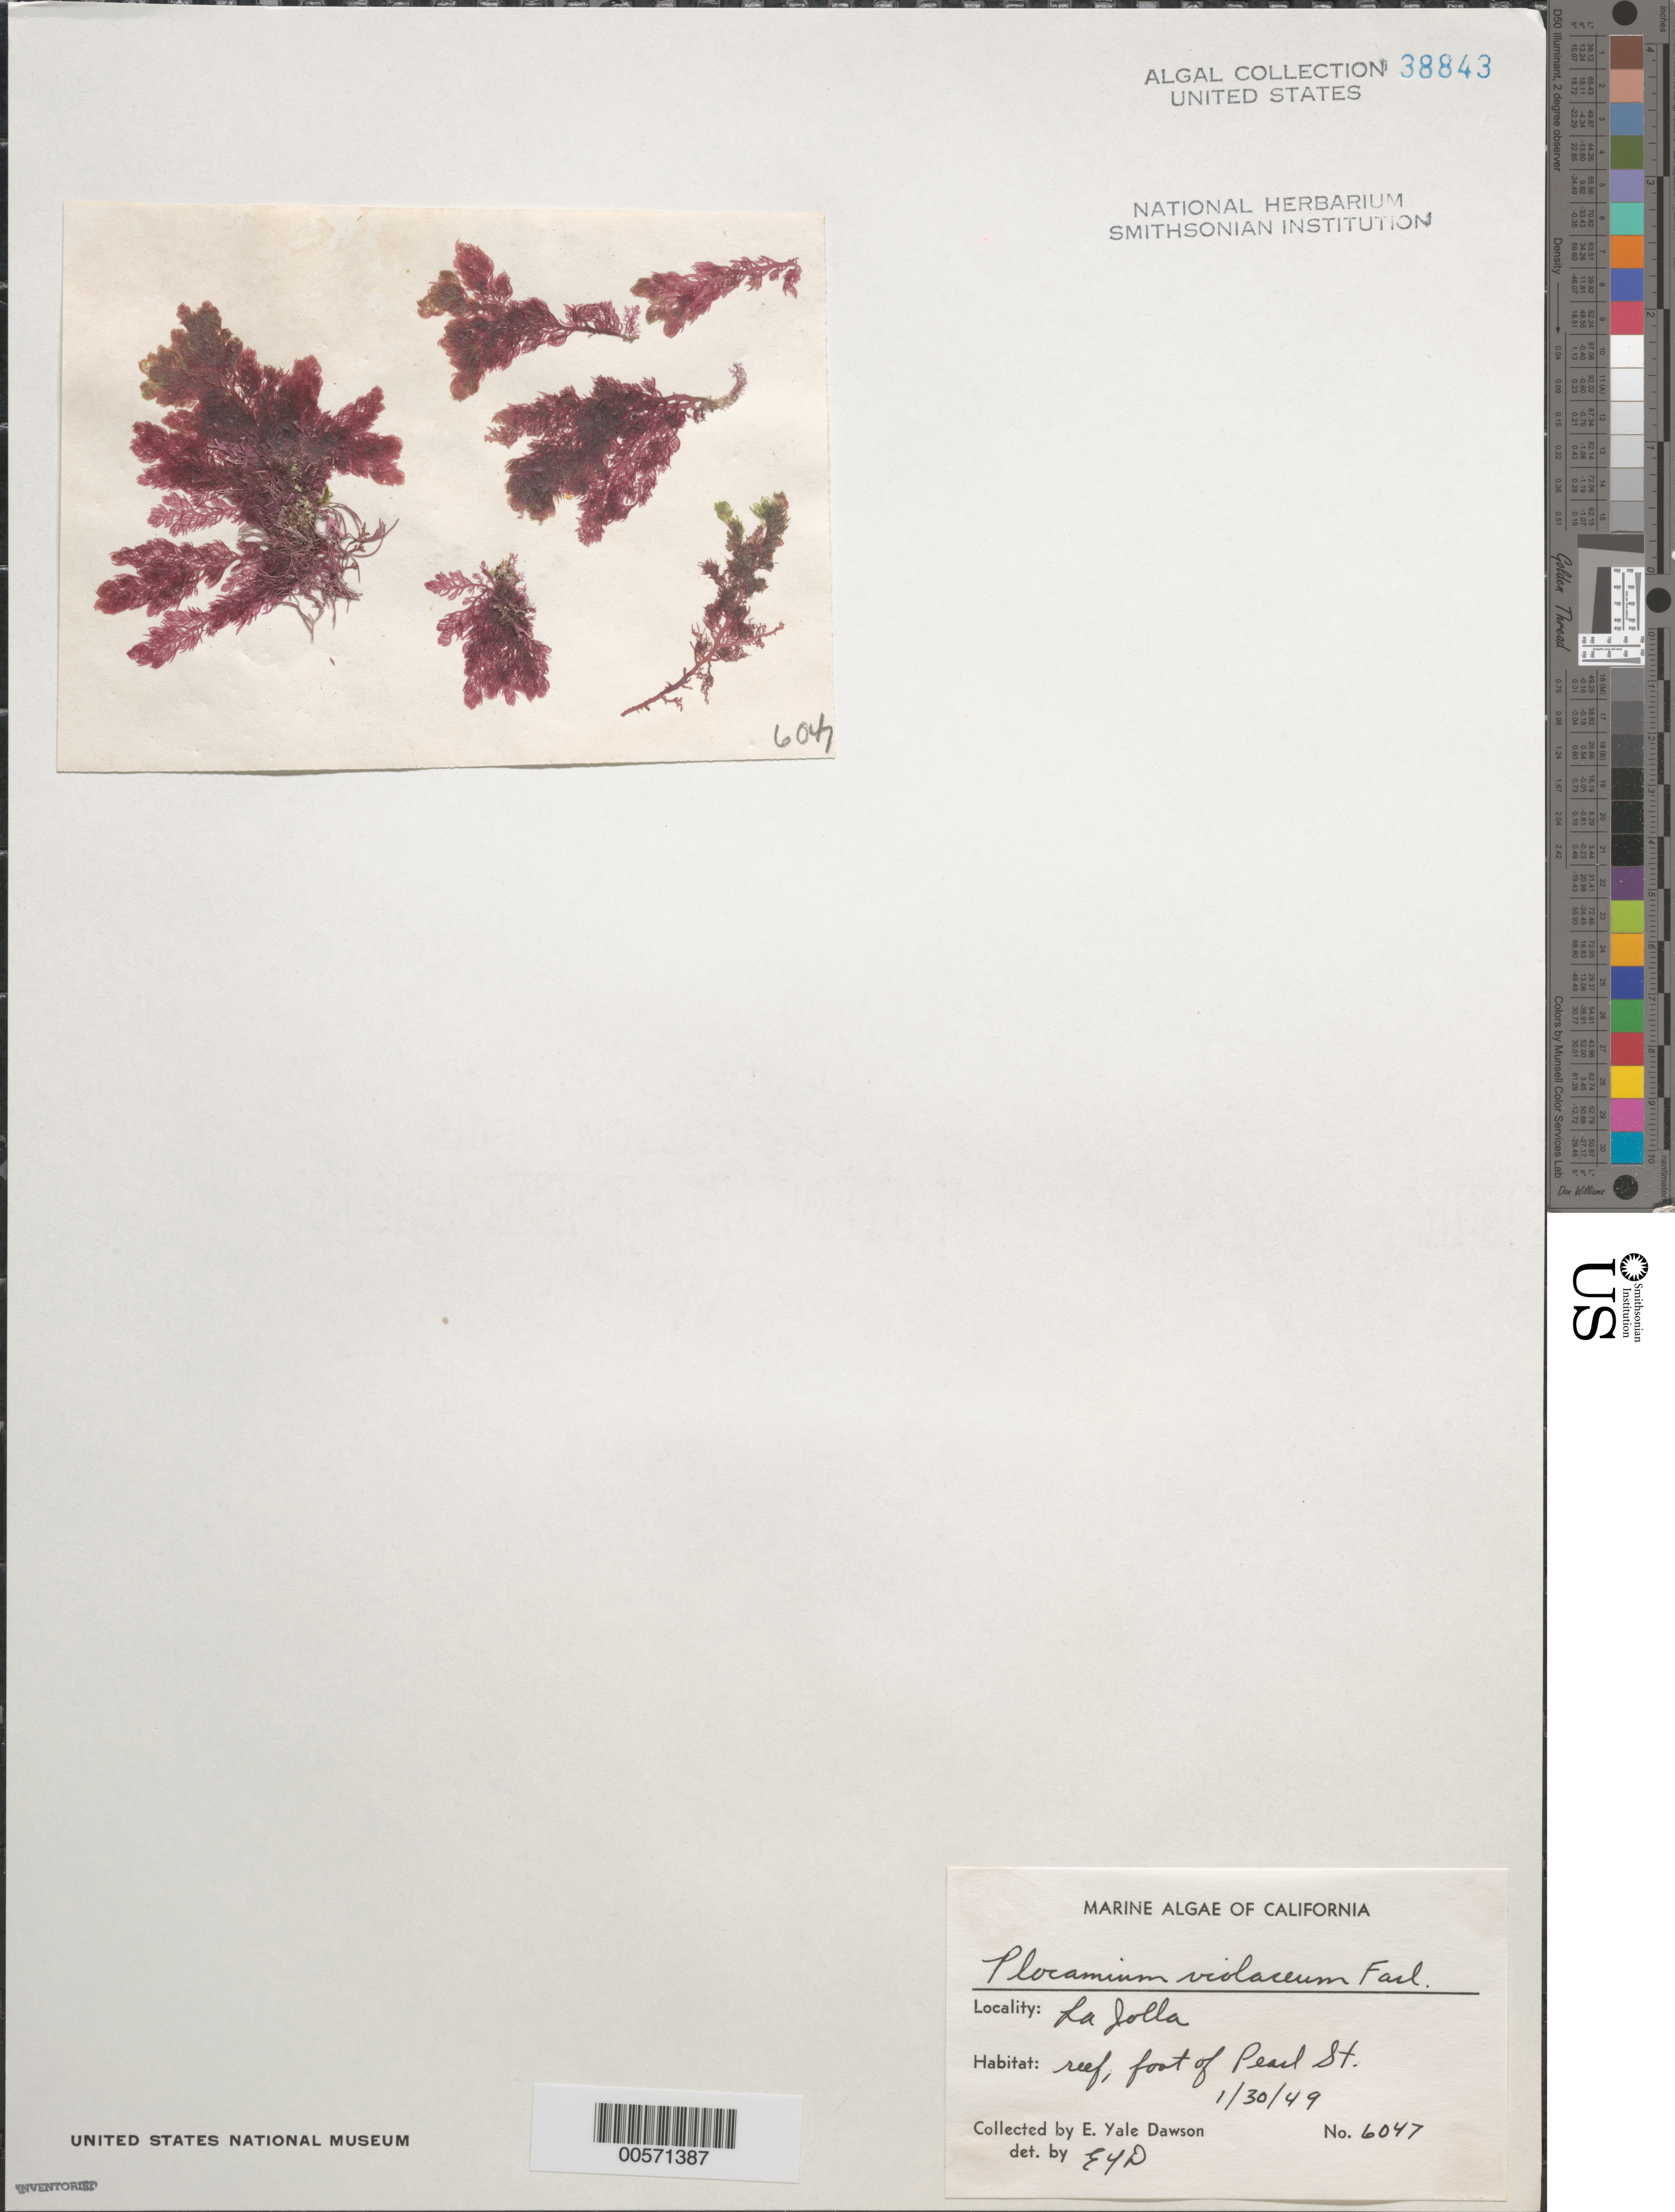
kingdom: Plantae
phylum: Rhodophyta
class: Florideophyceae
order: Plocamiales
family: Plocamiaceae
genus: Plocamium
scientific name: Plocamium violaceum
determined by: Dawson, E. Y.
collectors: E. Y. Dawson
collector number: EYD 6047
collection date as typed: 30 Jan 1949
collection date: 1949-01-30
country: United States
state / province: California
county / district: San Diego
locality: La Jolla, foot of Pearl Street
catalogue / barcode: US 38843